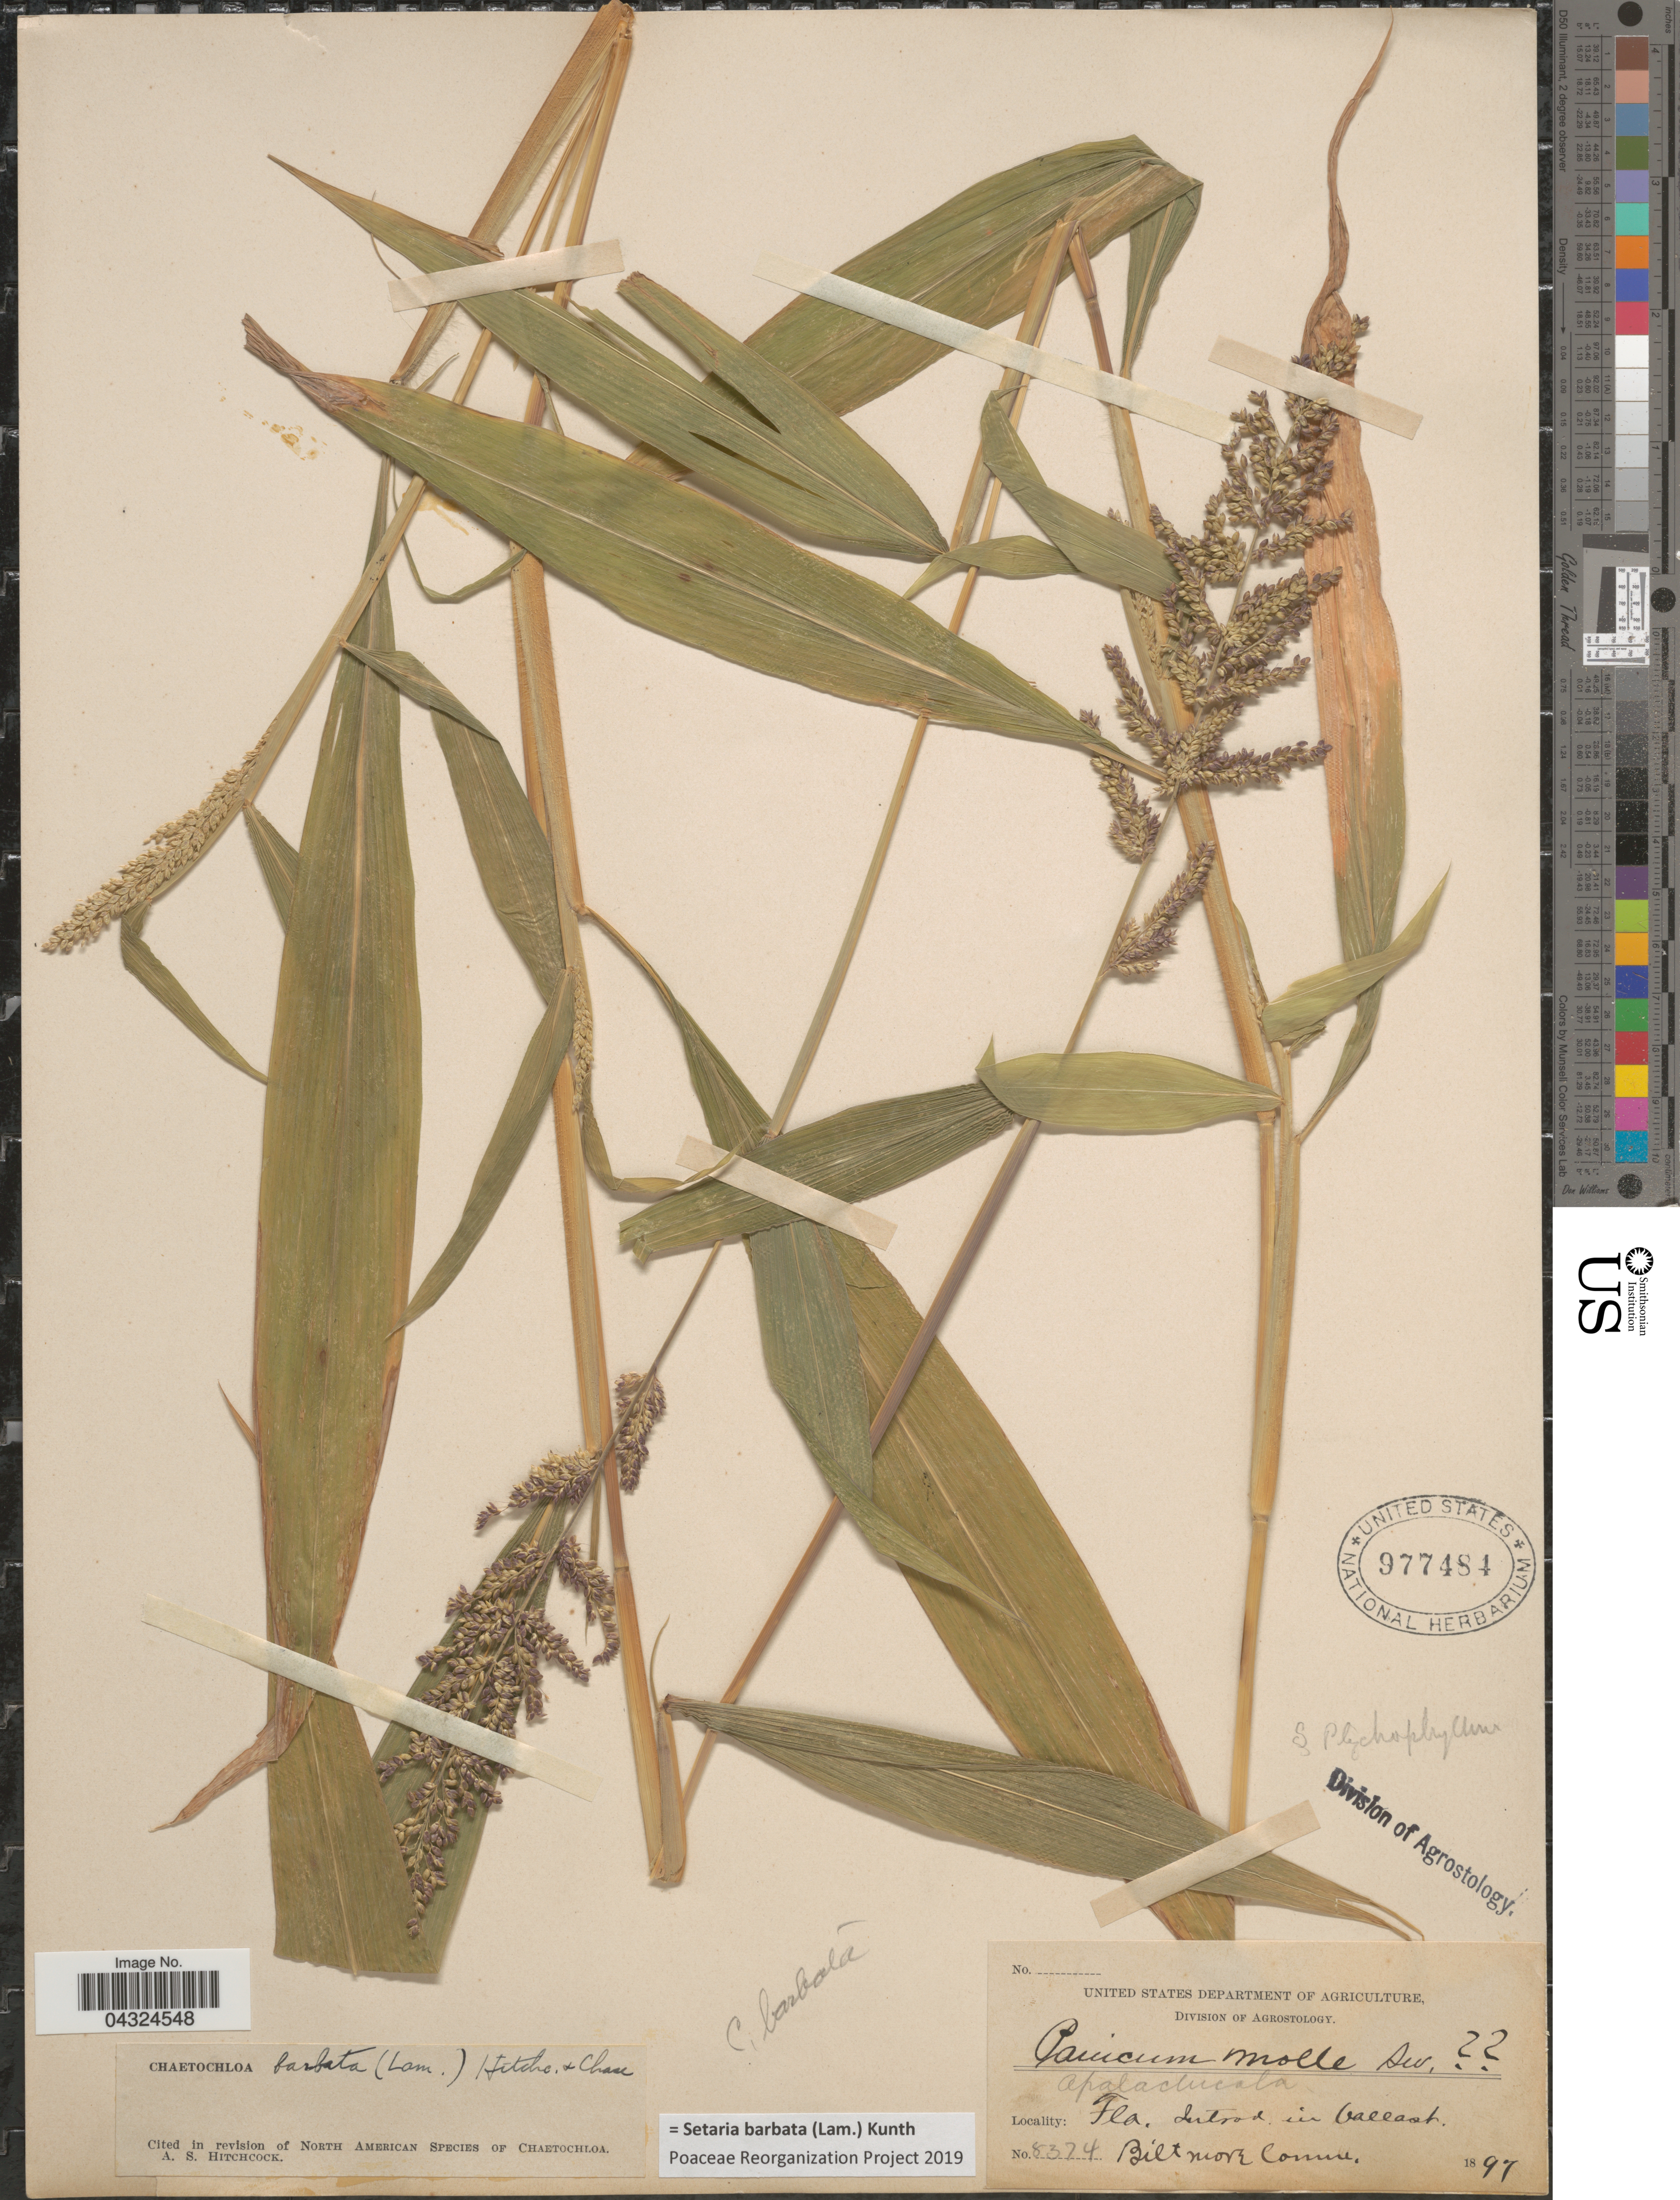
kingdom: Plantae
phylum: Tracheophyta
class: Liliopsida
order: Poales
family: Poaceae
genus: Setaria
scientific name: Setaria barbata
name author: (Lam.) Kunth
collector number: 8374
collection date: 1897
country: United States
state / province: Florida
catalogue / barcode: US 977484